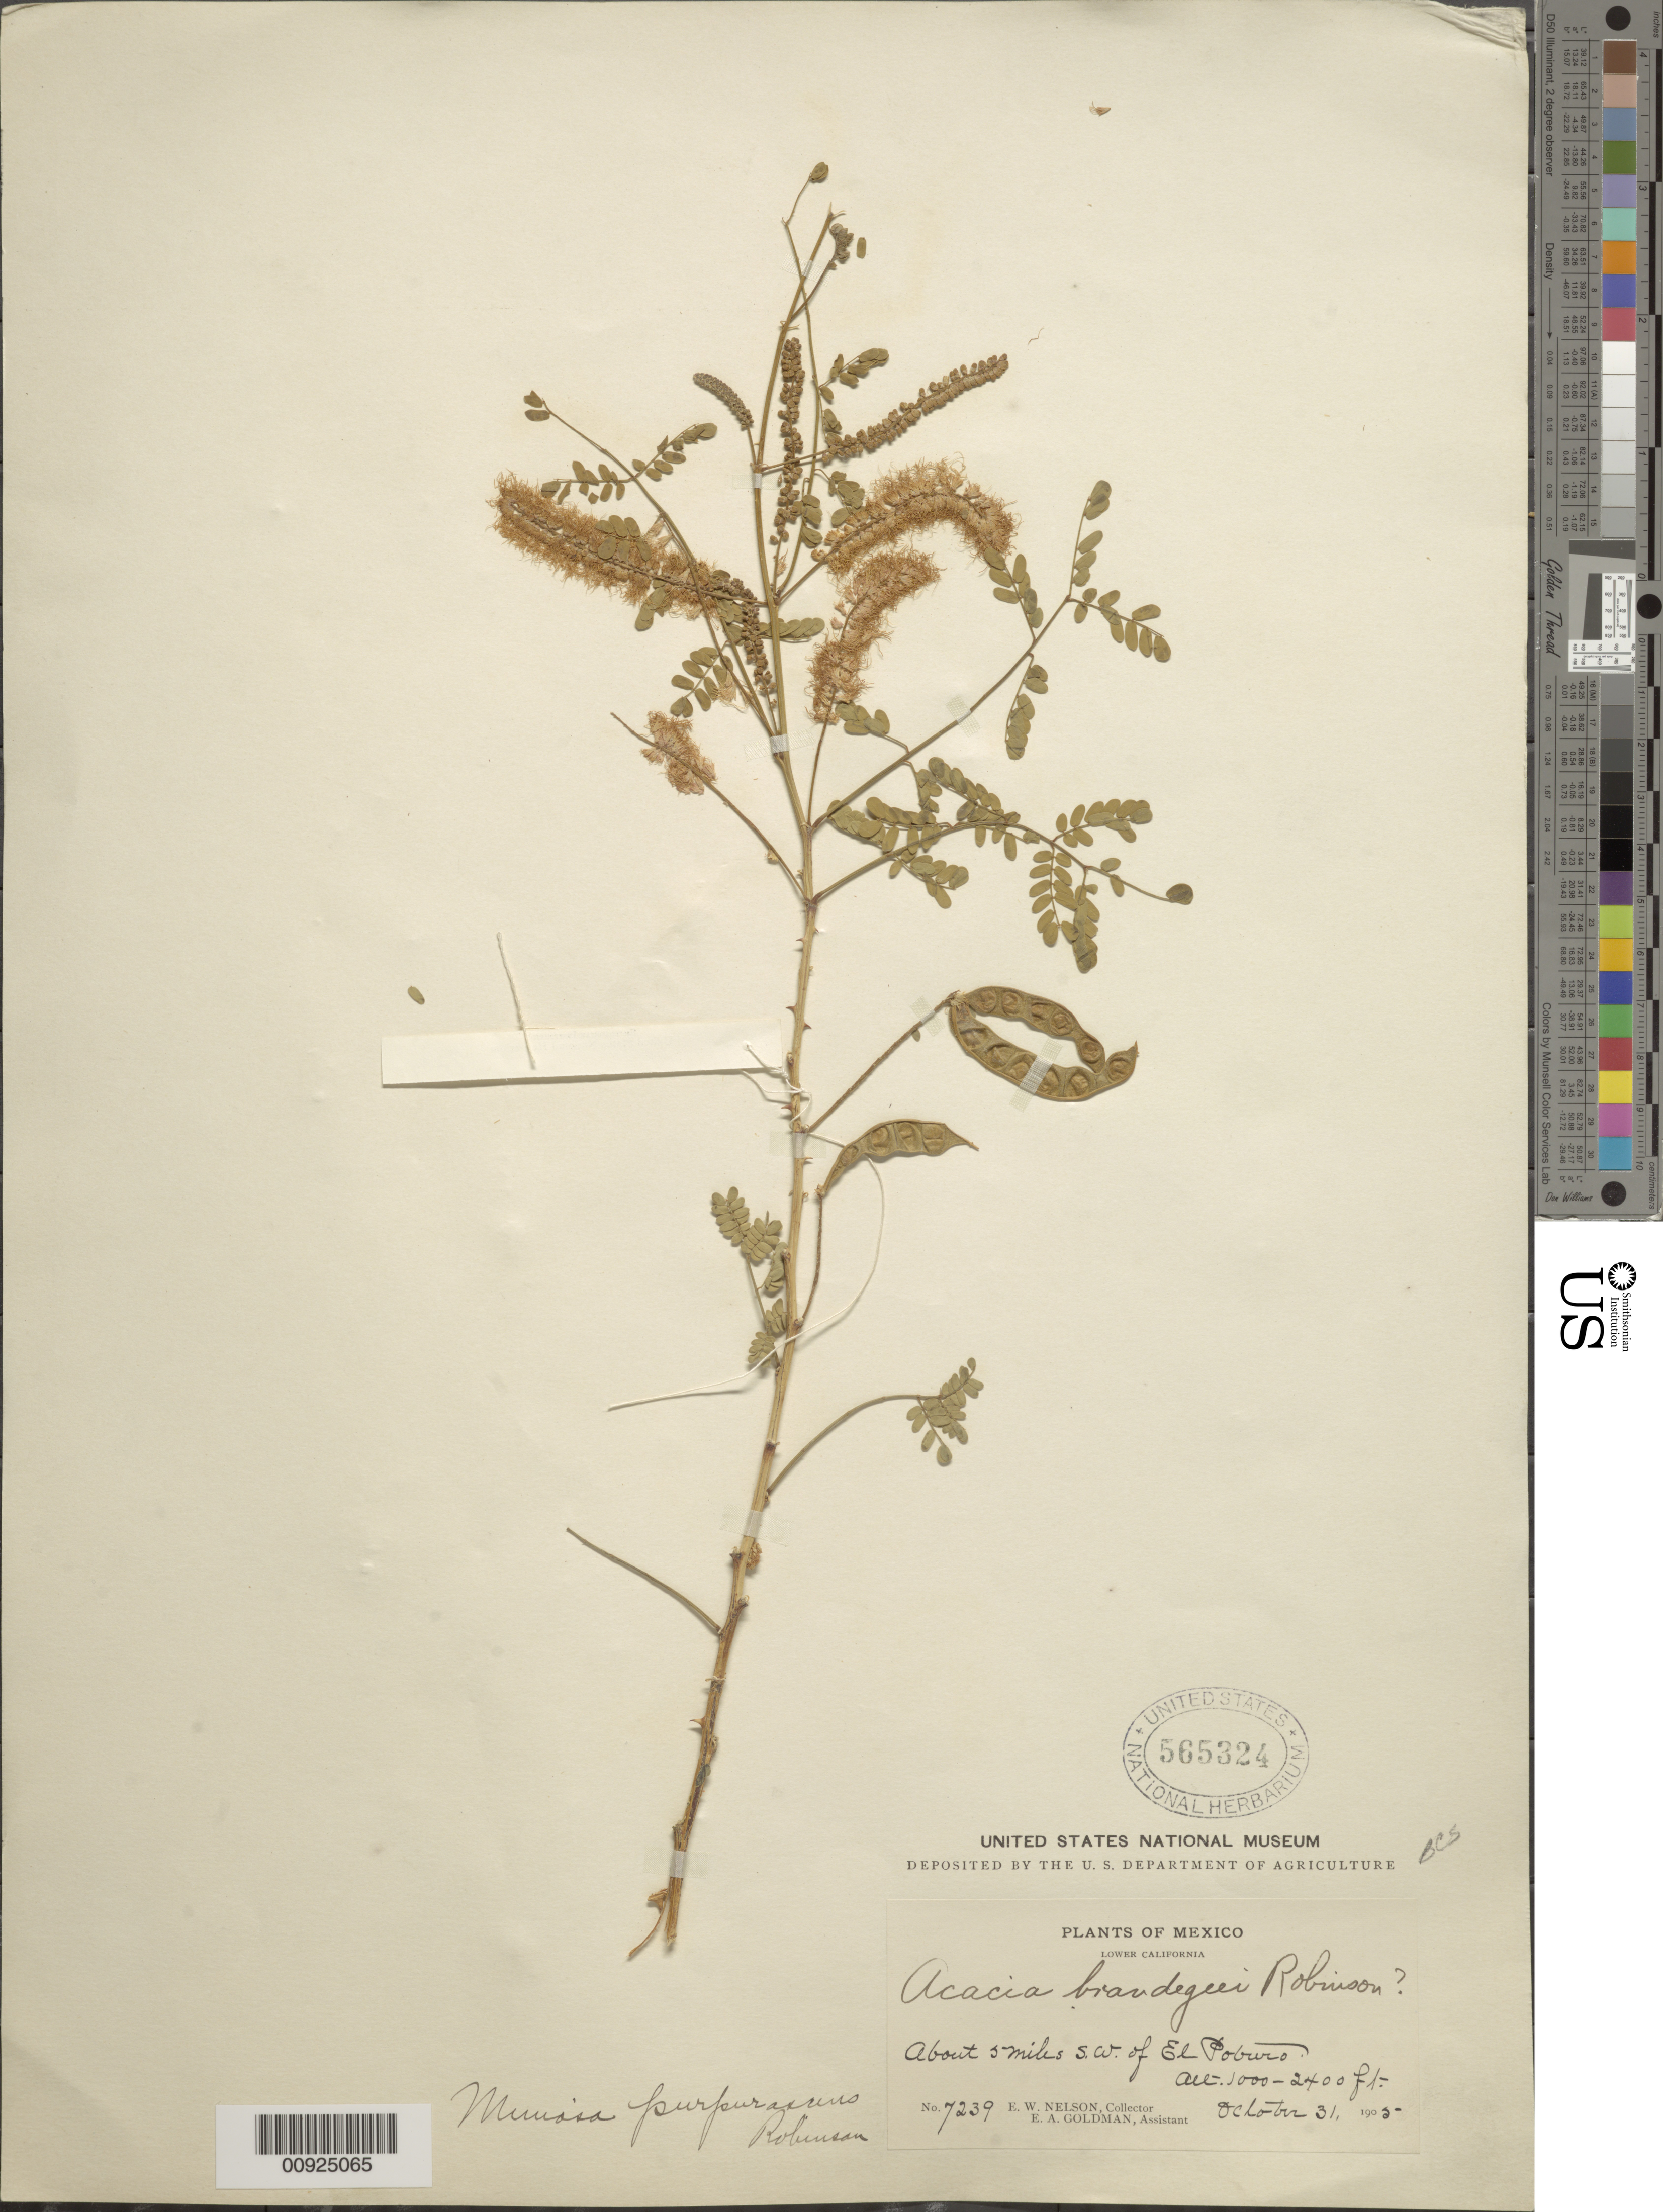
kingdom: Plantae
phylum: Tracheophyta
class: Magnoliopsida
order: Fabales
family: Fabaceae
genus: Mimosa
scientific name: Mimosa purpurascens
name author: B.L. Rob.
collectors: E. W. Nelson & E. A. Goldman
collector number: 7239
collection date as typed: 31 Oct 1905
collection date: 1905-10-31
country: Mexico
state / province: Baja California Sur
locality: About 5 miles SW of El Potrero, Lower California.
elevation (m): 305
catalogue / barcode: US 565324